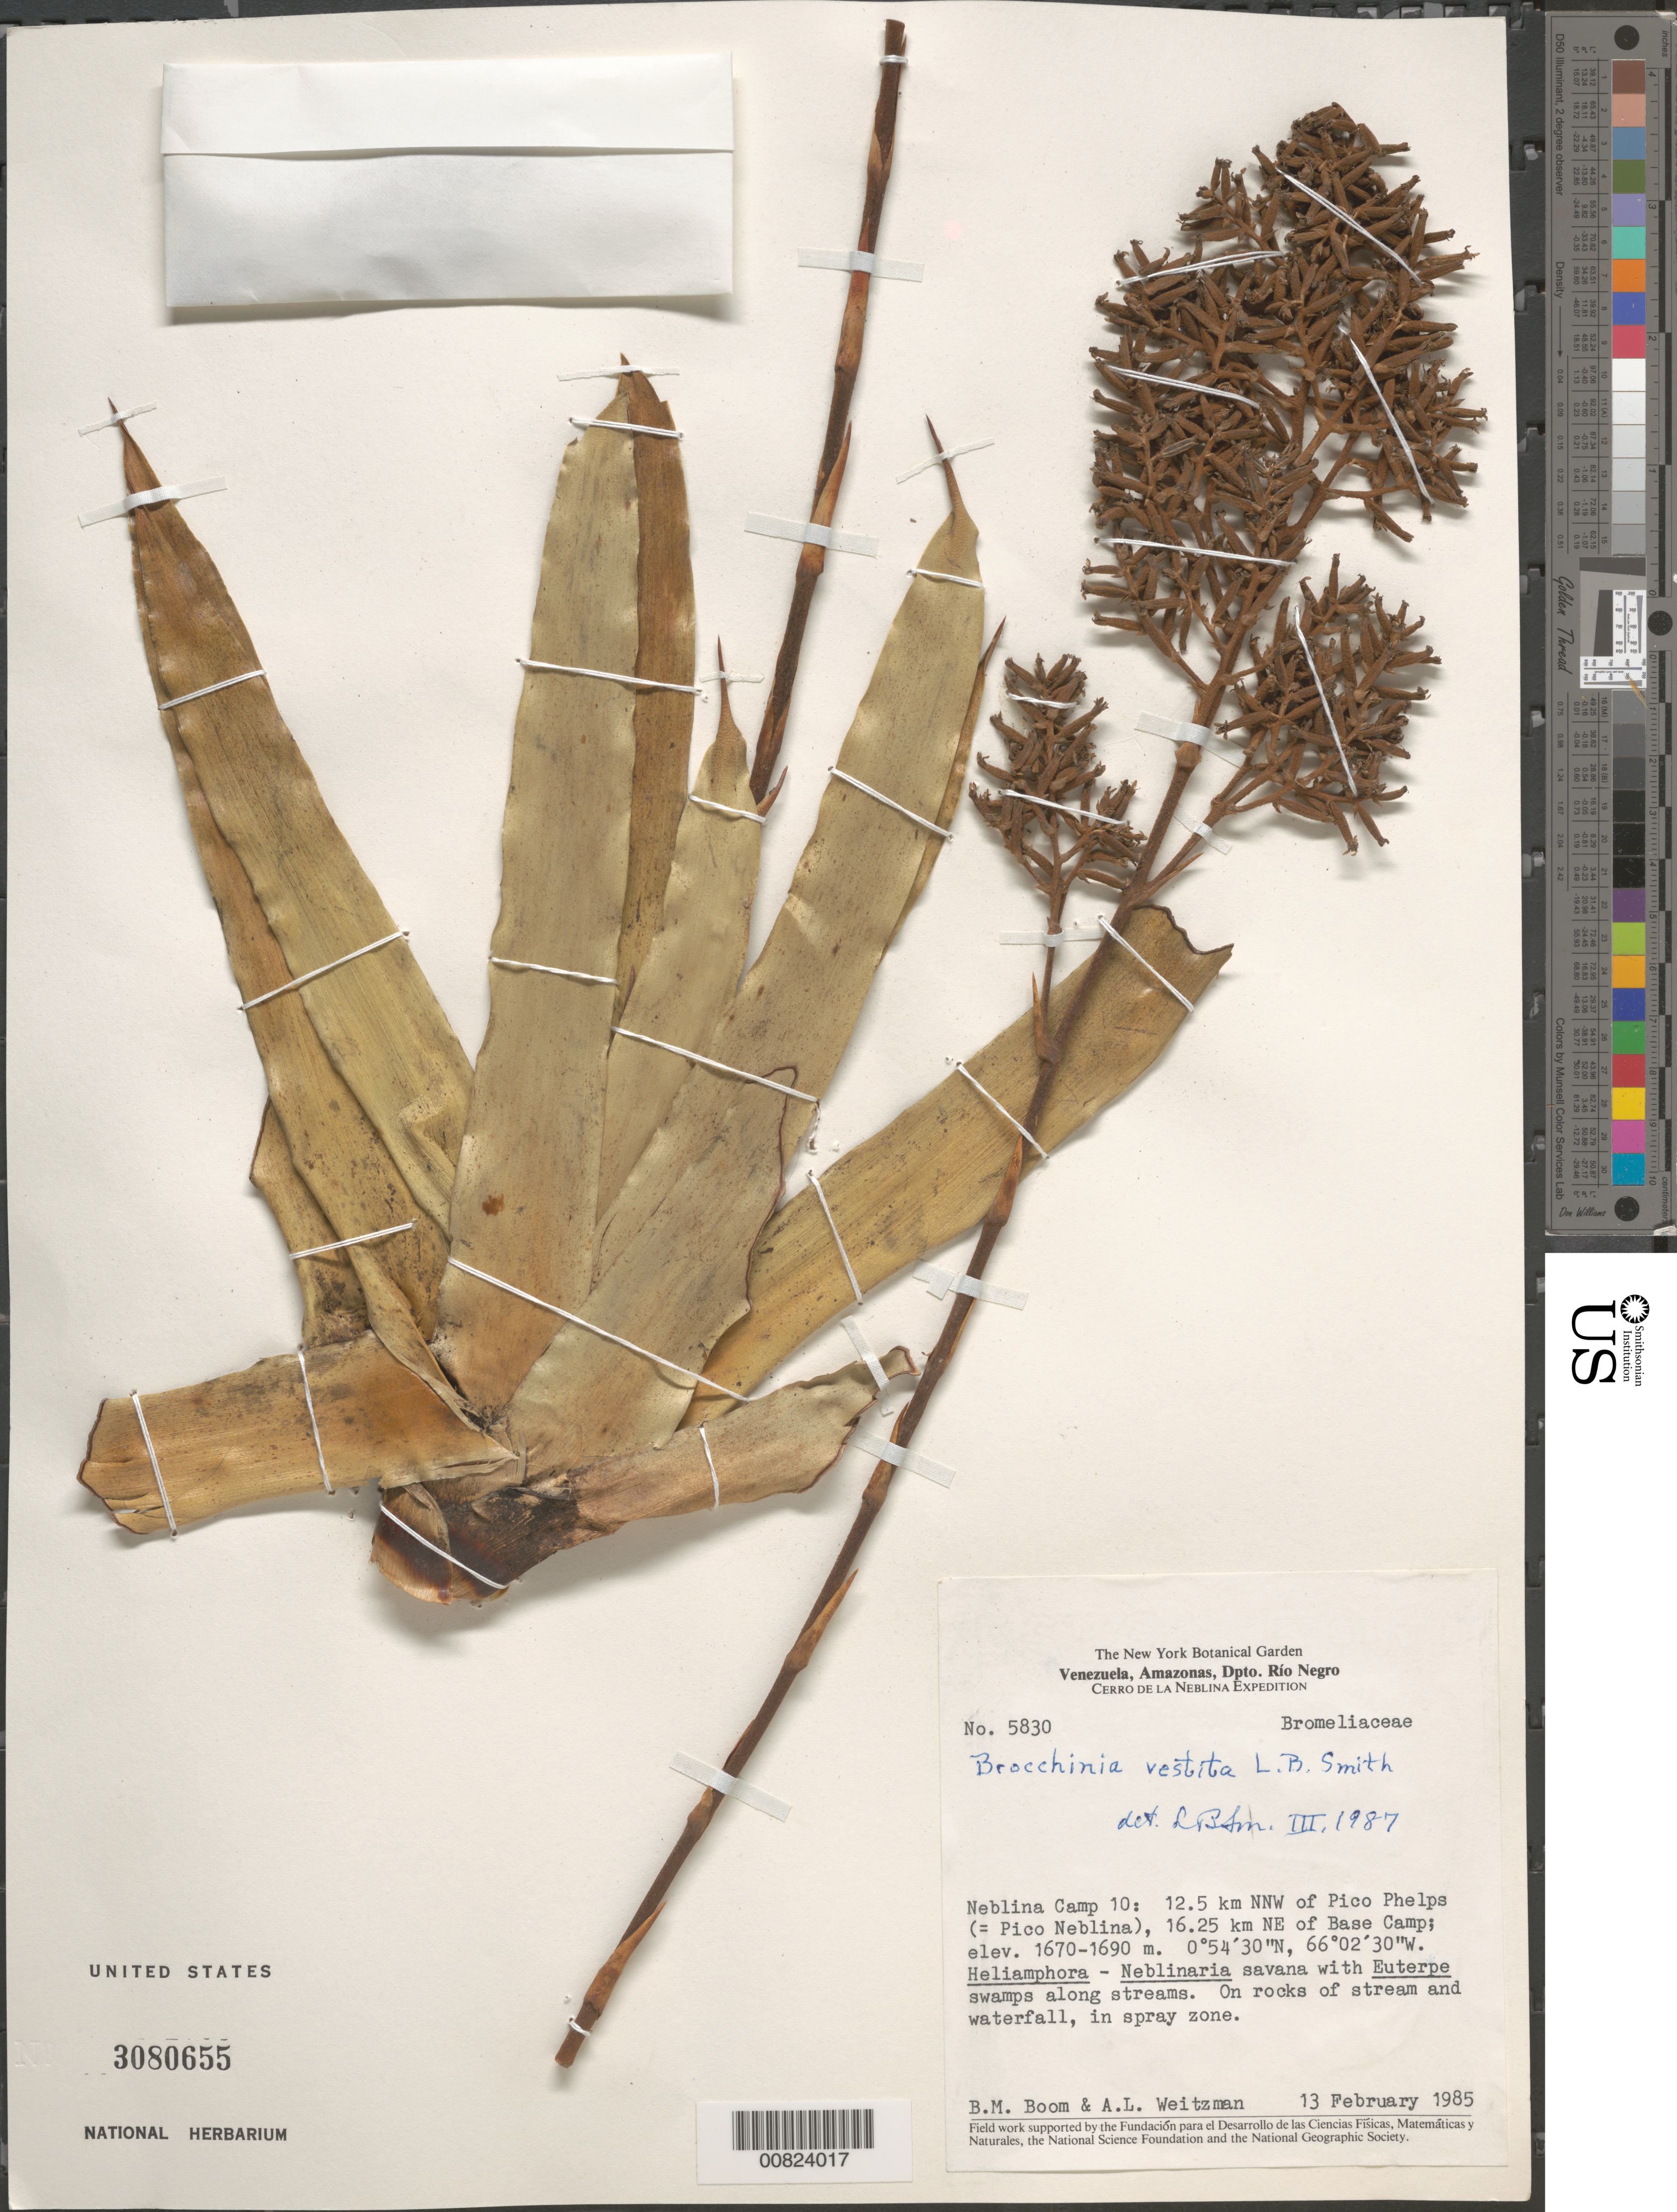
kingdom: Plantae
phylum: Tracheophyta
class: Liliopsida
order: Poales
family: Bromeliaceae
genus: Brocchinia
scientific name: Brocchinia vestita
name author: L.B. Sm.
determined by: Smith, Lyman B., (US), NMNH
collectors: B. M. Boom & A. L. Weitzman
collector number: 5830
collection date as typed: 13-Feb-85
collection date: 1985-02-13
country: Venezuela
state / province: Amazonas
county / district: Río Negro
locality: Neblina Camp 10. 12.5 km NNW of Pico Phelps (=Pico Neblina),16.25 km NE of Base Camp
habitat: Heliamphora-Neblinaria savanna with Euterpe swamps along streams; on rocks of stream and waterfall, in spray zone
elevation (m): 1670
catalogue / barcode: US 3080655